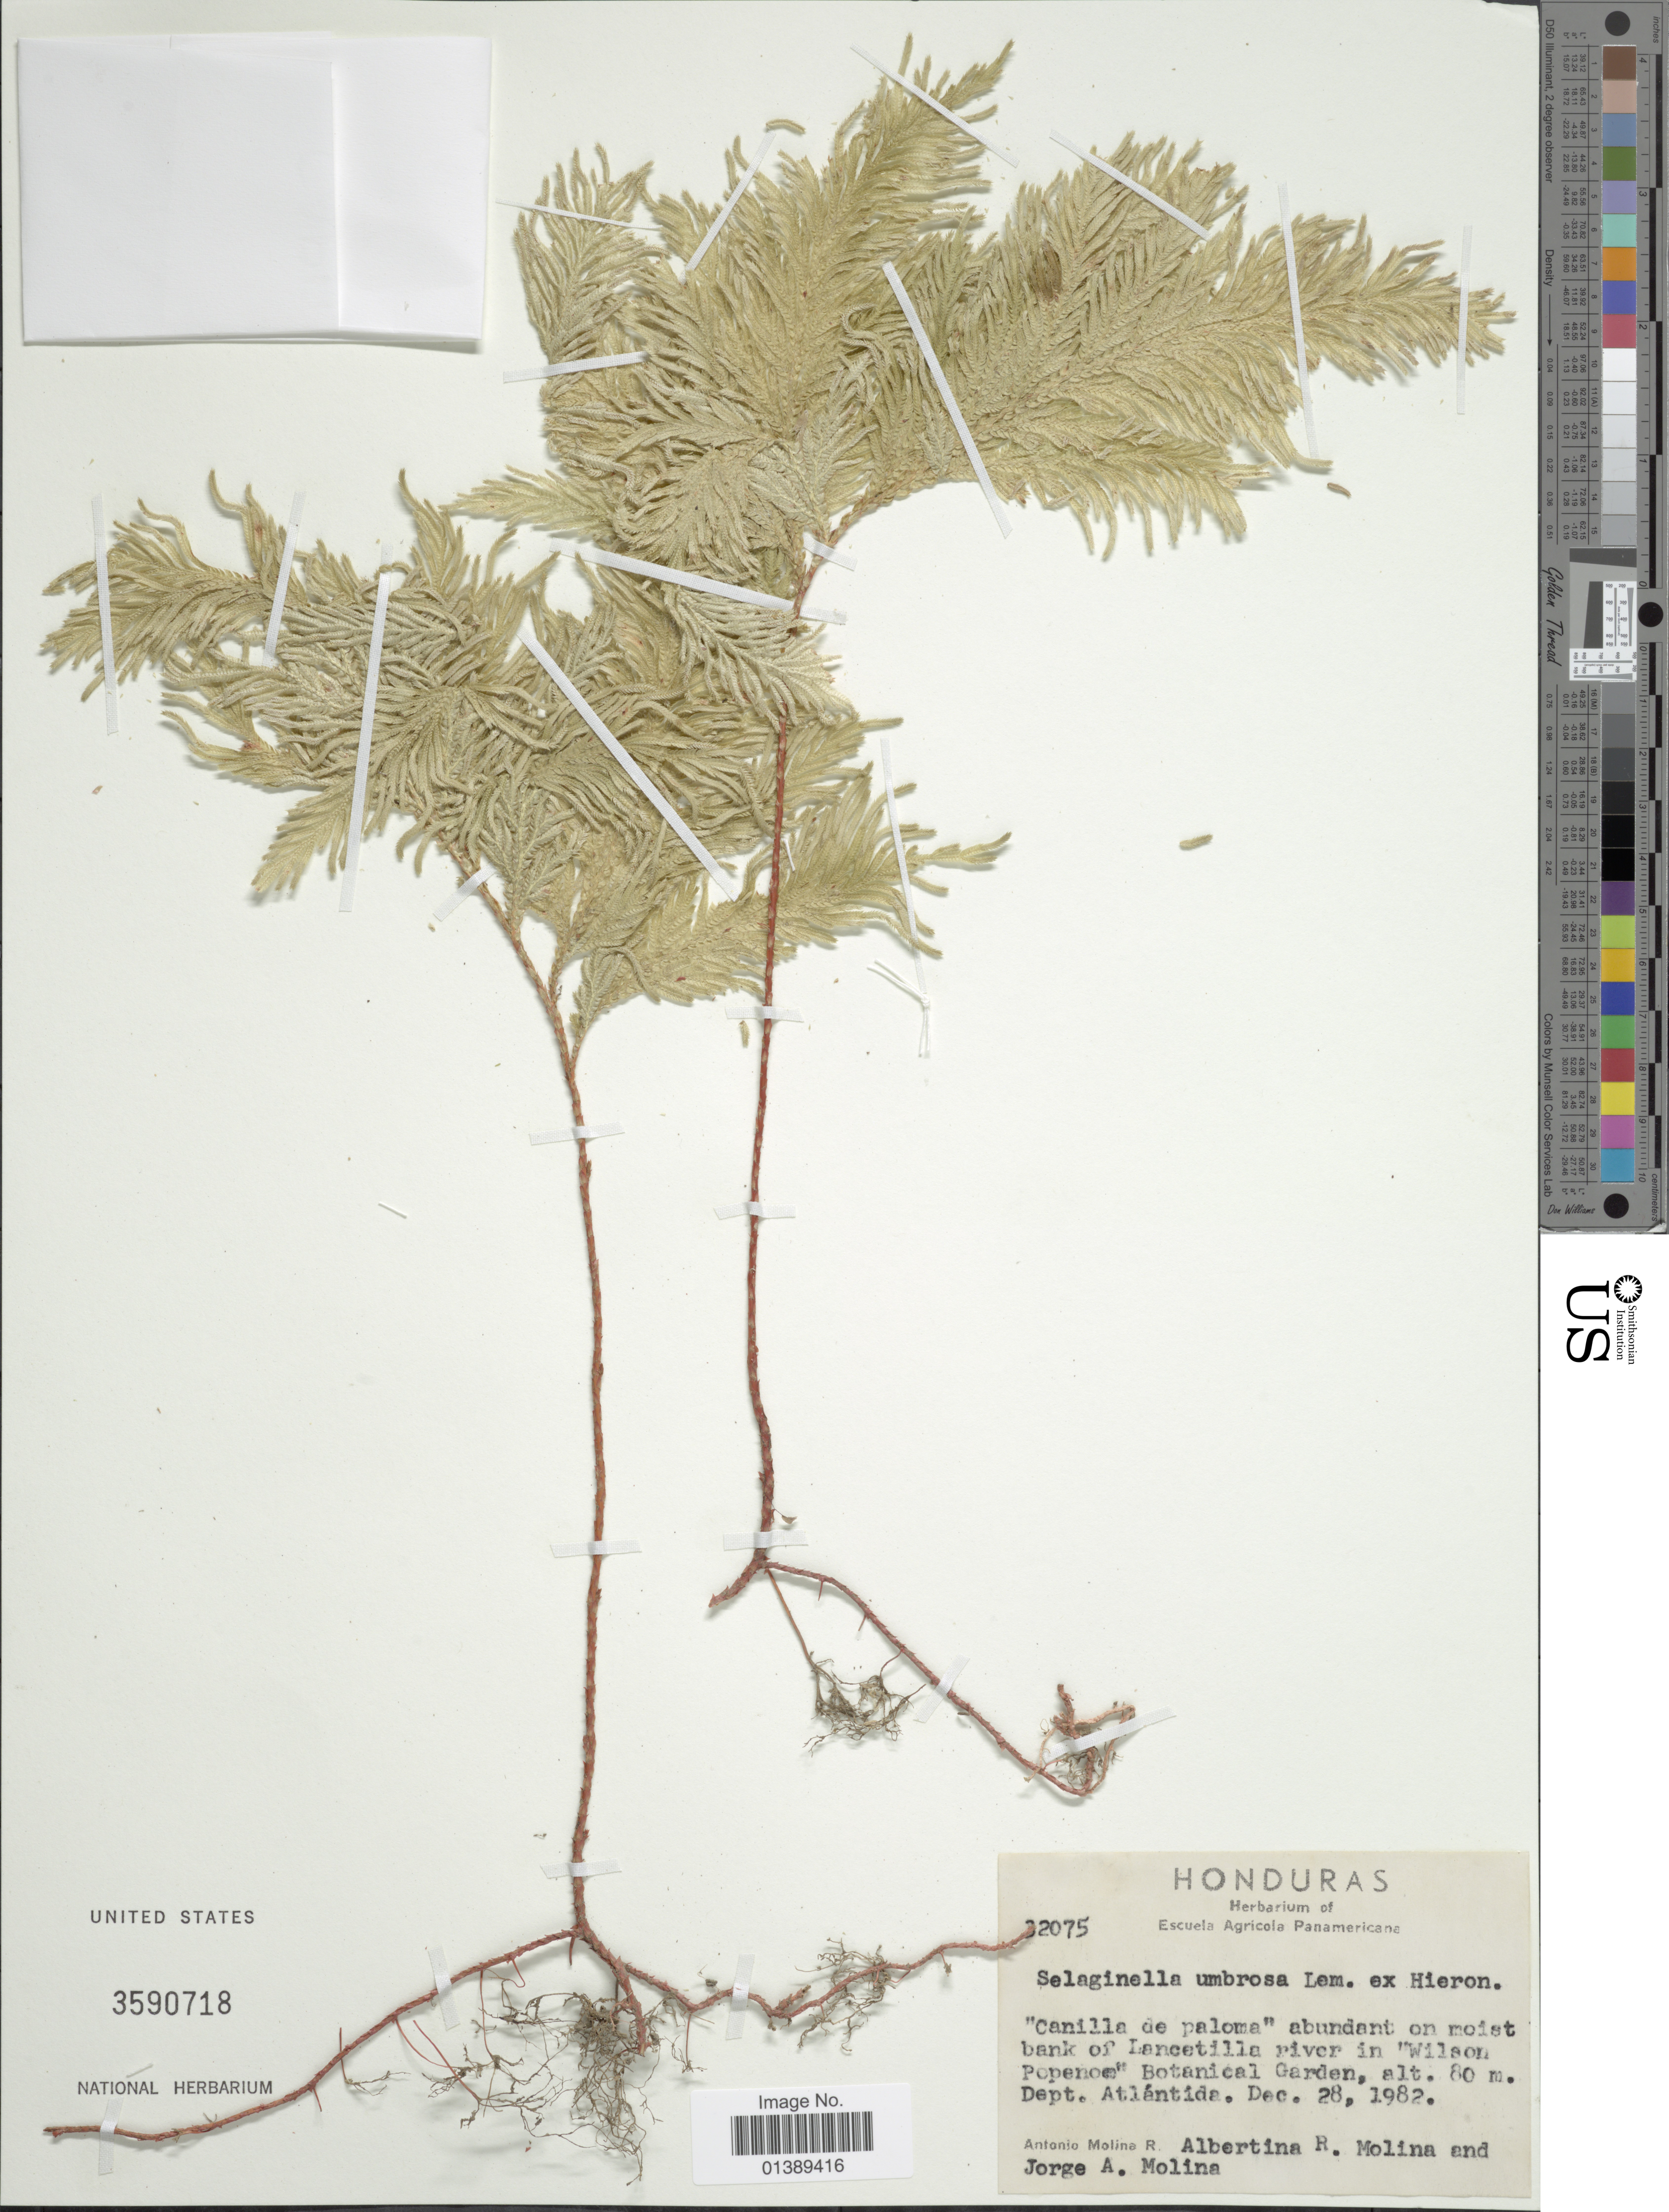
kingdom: Plantae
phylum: Tracheophyta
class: Lycopodiopsida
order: Selaginellales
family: Selaginellaceae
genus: Selaginella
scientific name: Selaginella umbrosa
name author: Lem. ex Hieron.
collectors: A. Molina R., A. R. Molina & J. A. Molina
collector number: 32075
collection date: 1982-12-28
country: Honduras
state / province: Atlántida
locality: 'Canilla de paloma' abundant on moist bank of Lancetilla river in 'Wilson Popenoe" Botanical Garden.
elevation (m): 80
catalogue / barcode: US 3590718